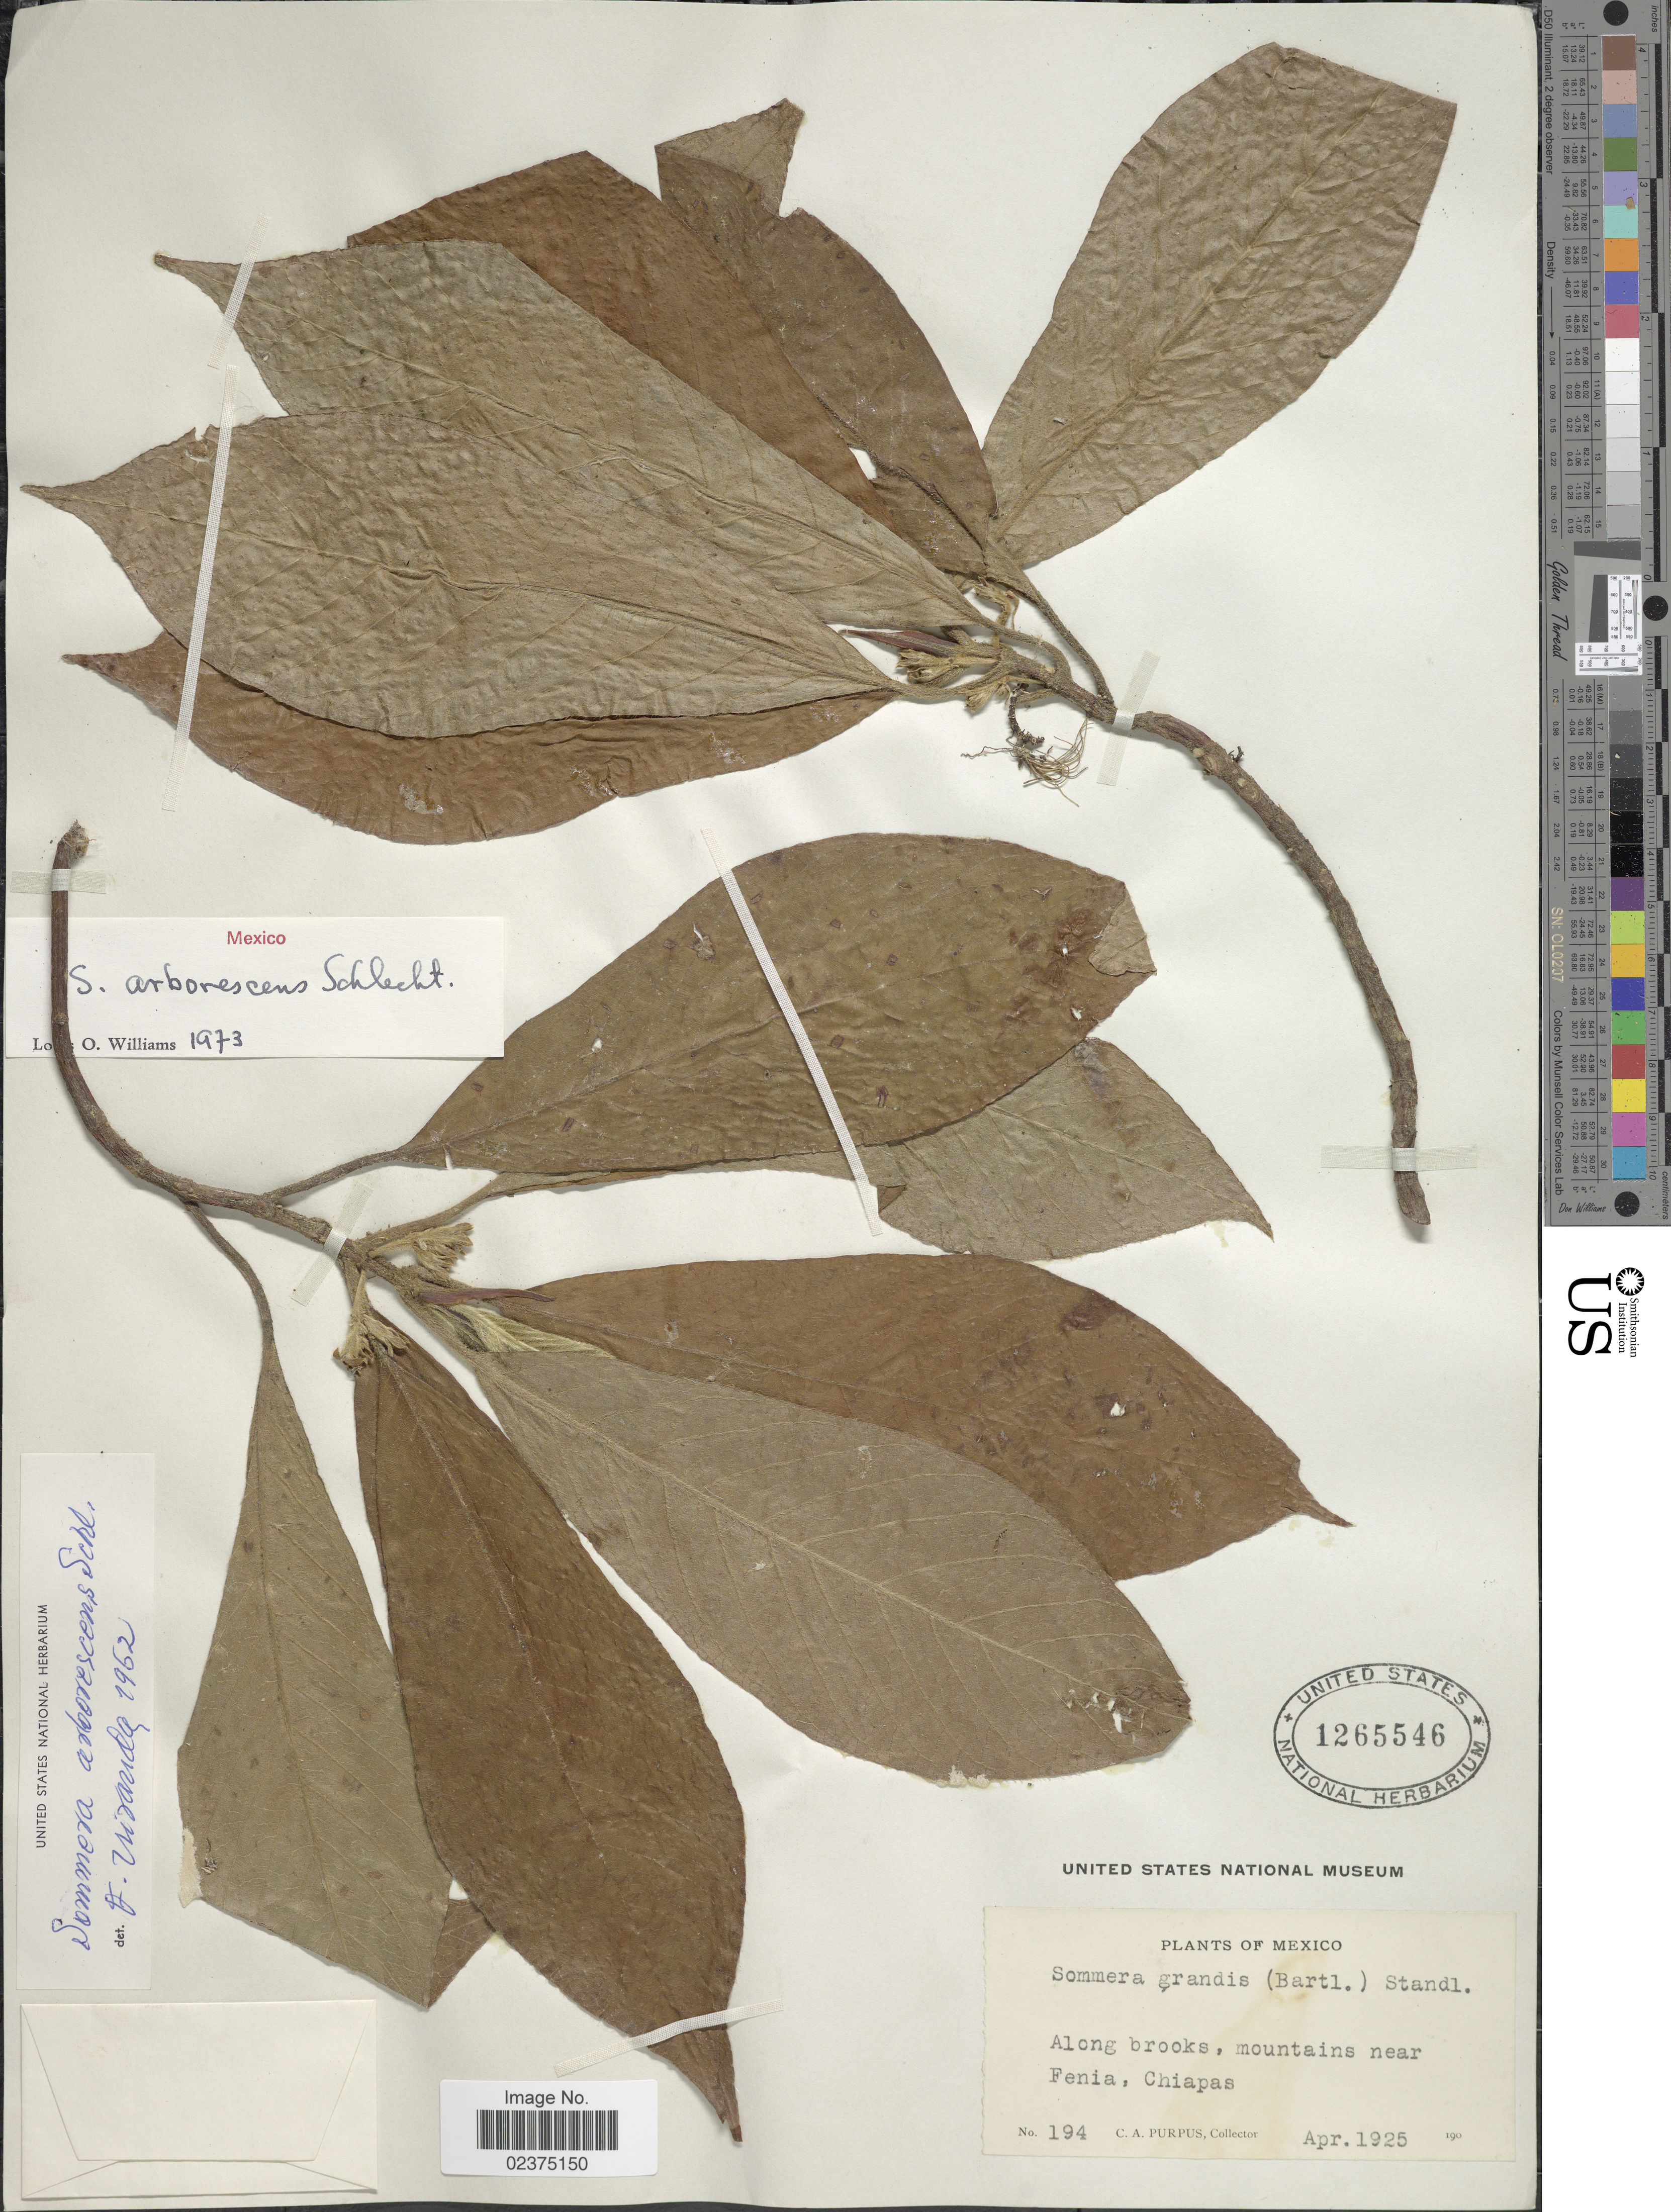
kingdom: Plantae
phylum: Tracheophyta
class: Magnoliopsida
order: Gentianales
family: Rubiaceae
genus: Sommera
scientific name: Sommera arborescens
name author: Schltdl.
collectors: C. A. Purpus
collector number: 194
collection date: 1925-04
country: Mexico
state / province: Chiapas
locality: Along brooks, mountains near Fenia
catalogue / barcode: US 1265546